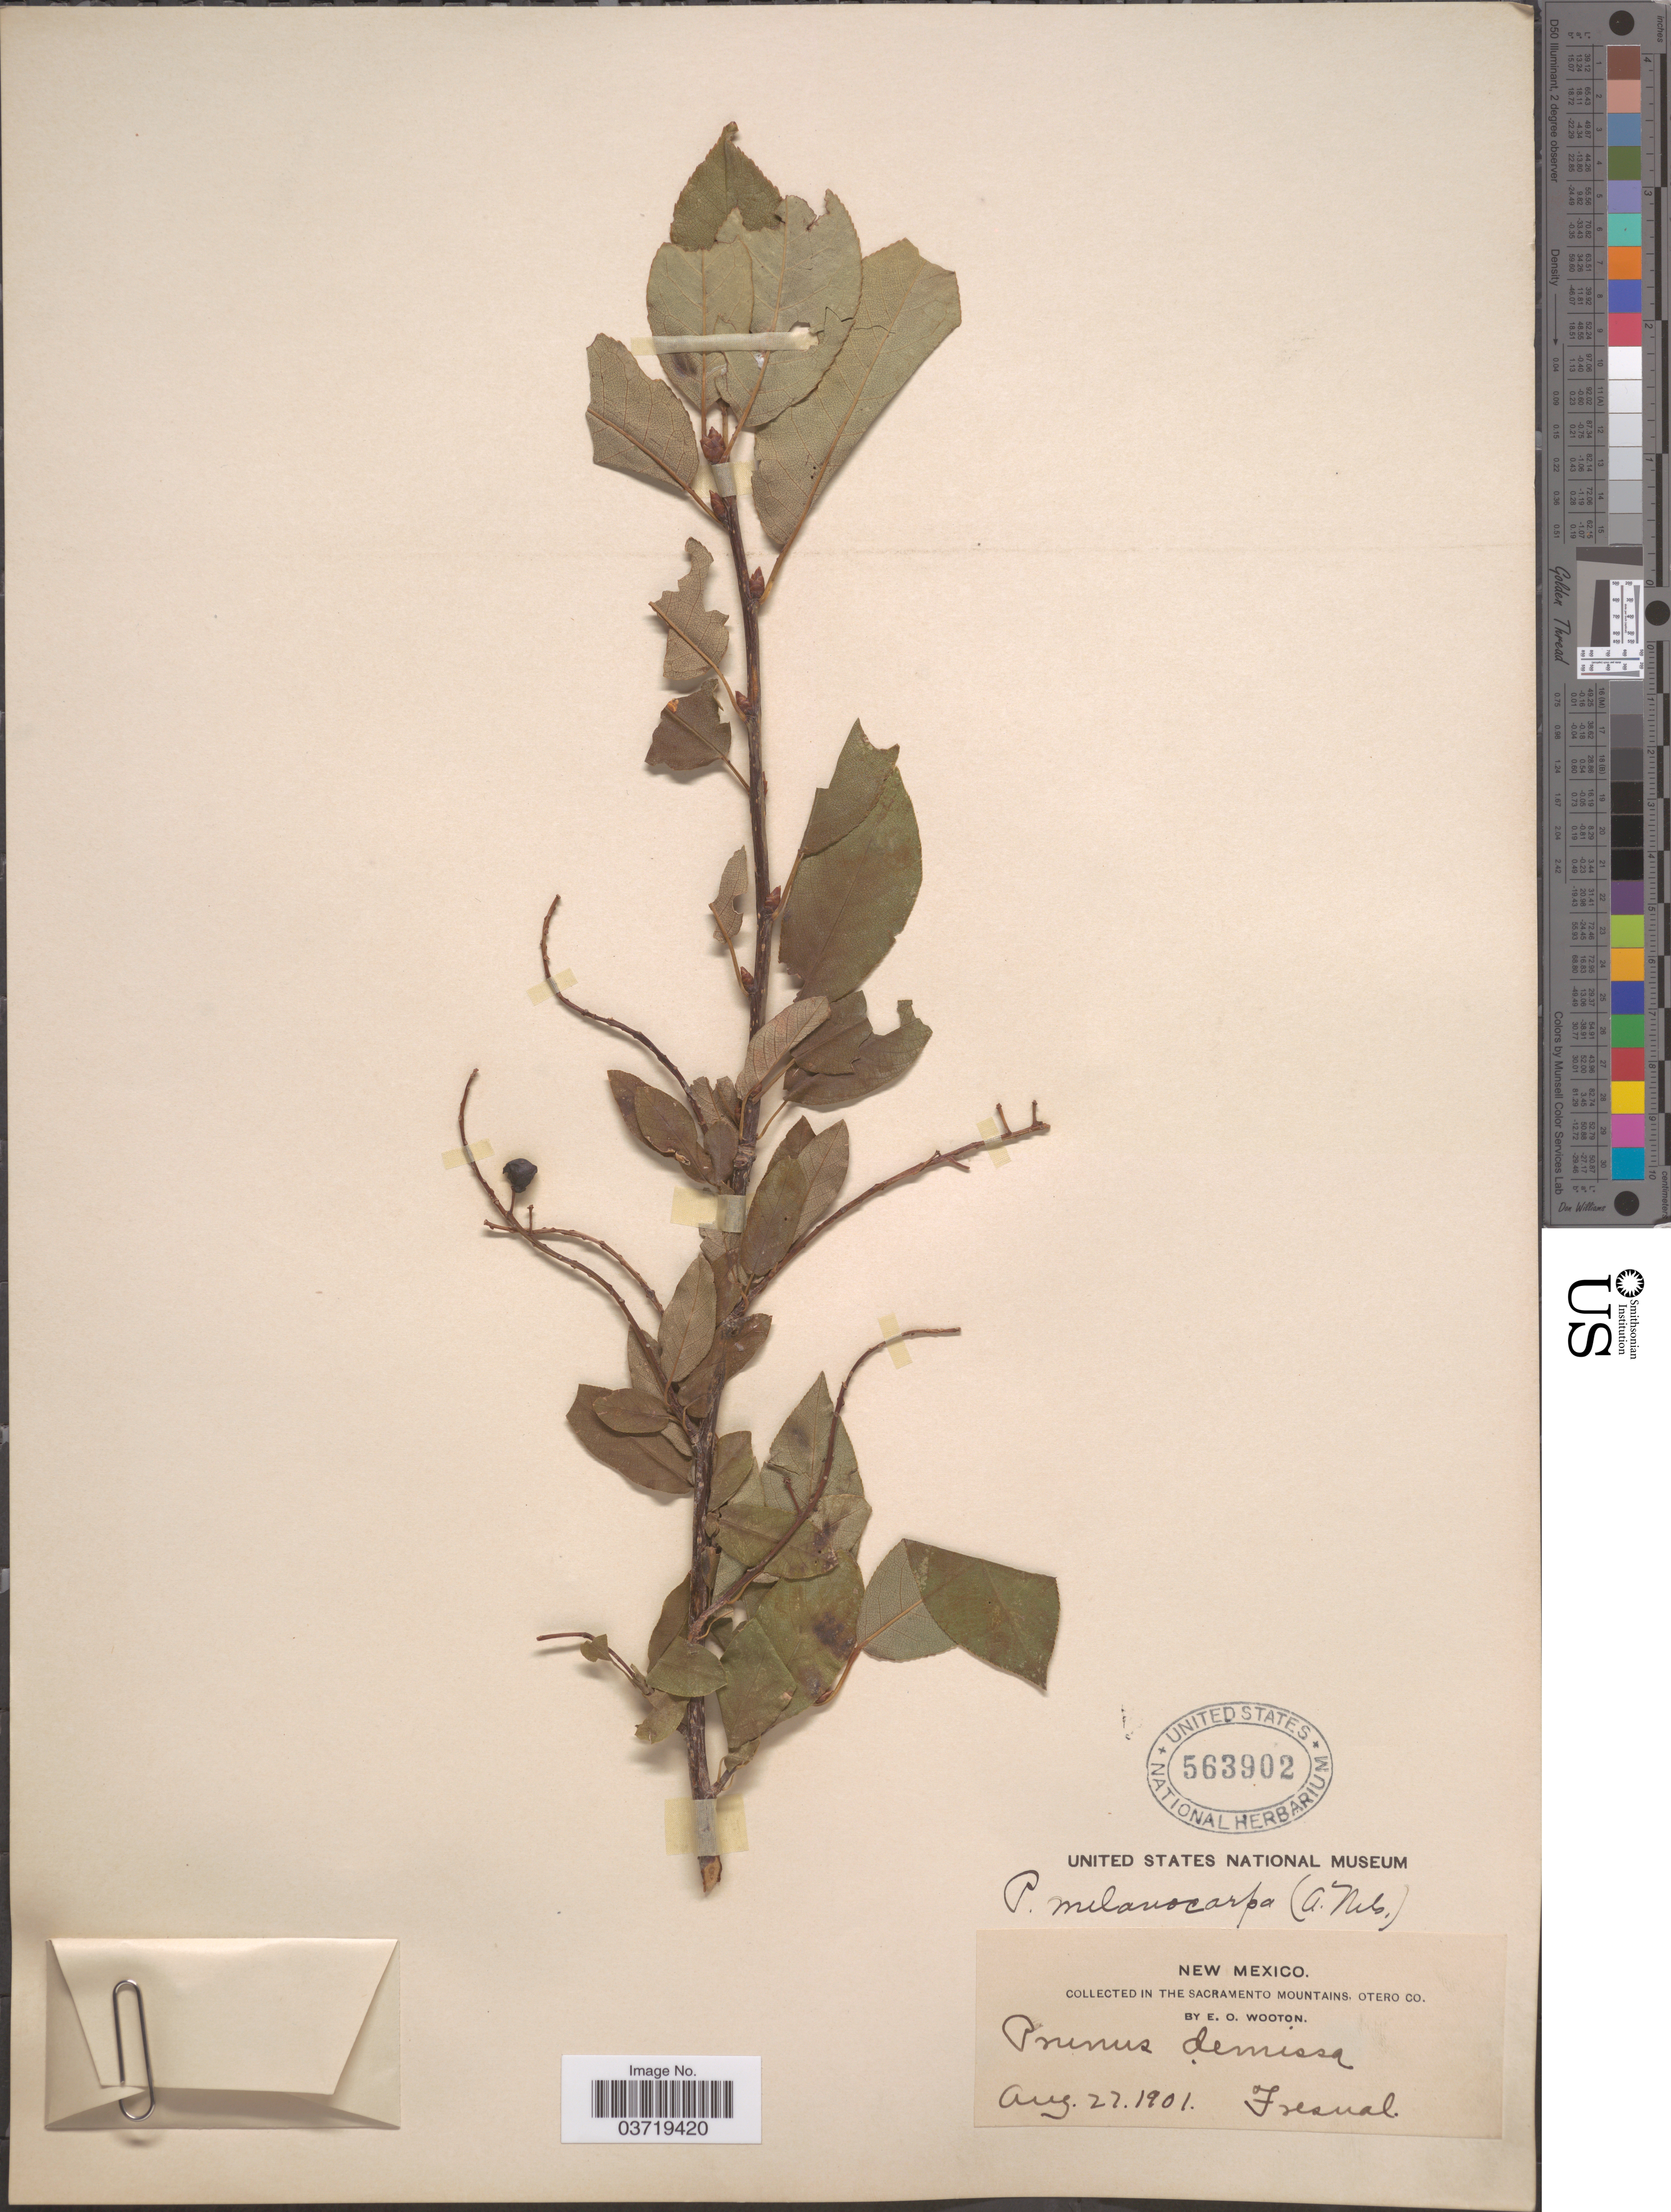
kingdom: Plantae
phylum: Tracheophyta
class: Magnoliopsida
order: Rosales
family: Rosaceae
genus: Prunus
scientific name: Prunus virginiana var. demissa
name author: (Nutt.) Torr.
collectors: E. O. Wooton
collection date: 1901-08-27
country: United States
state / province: New Mexico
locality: In the Sacramento Mountains, Otero Co. Fresnal.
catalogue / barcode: US 563902